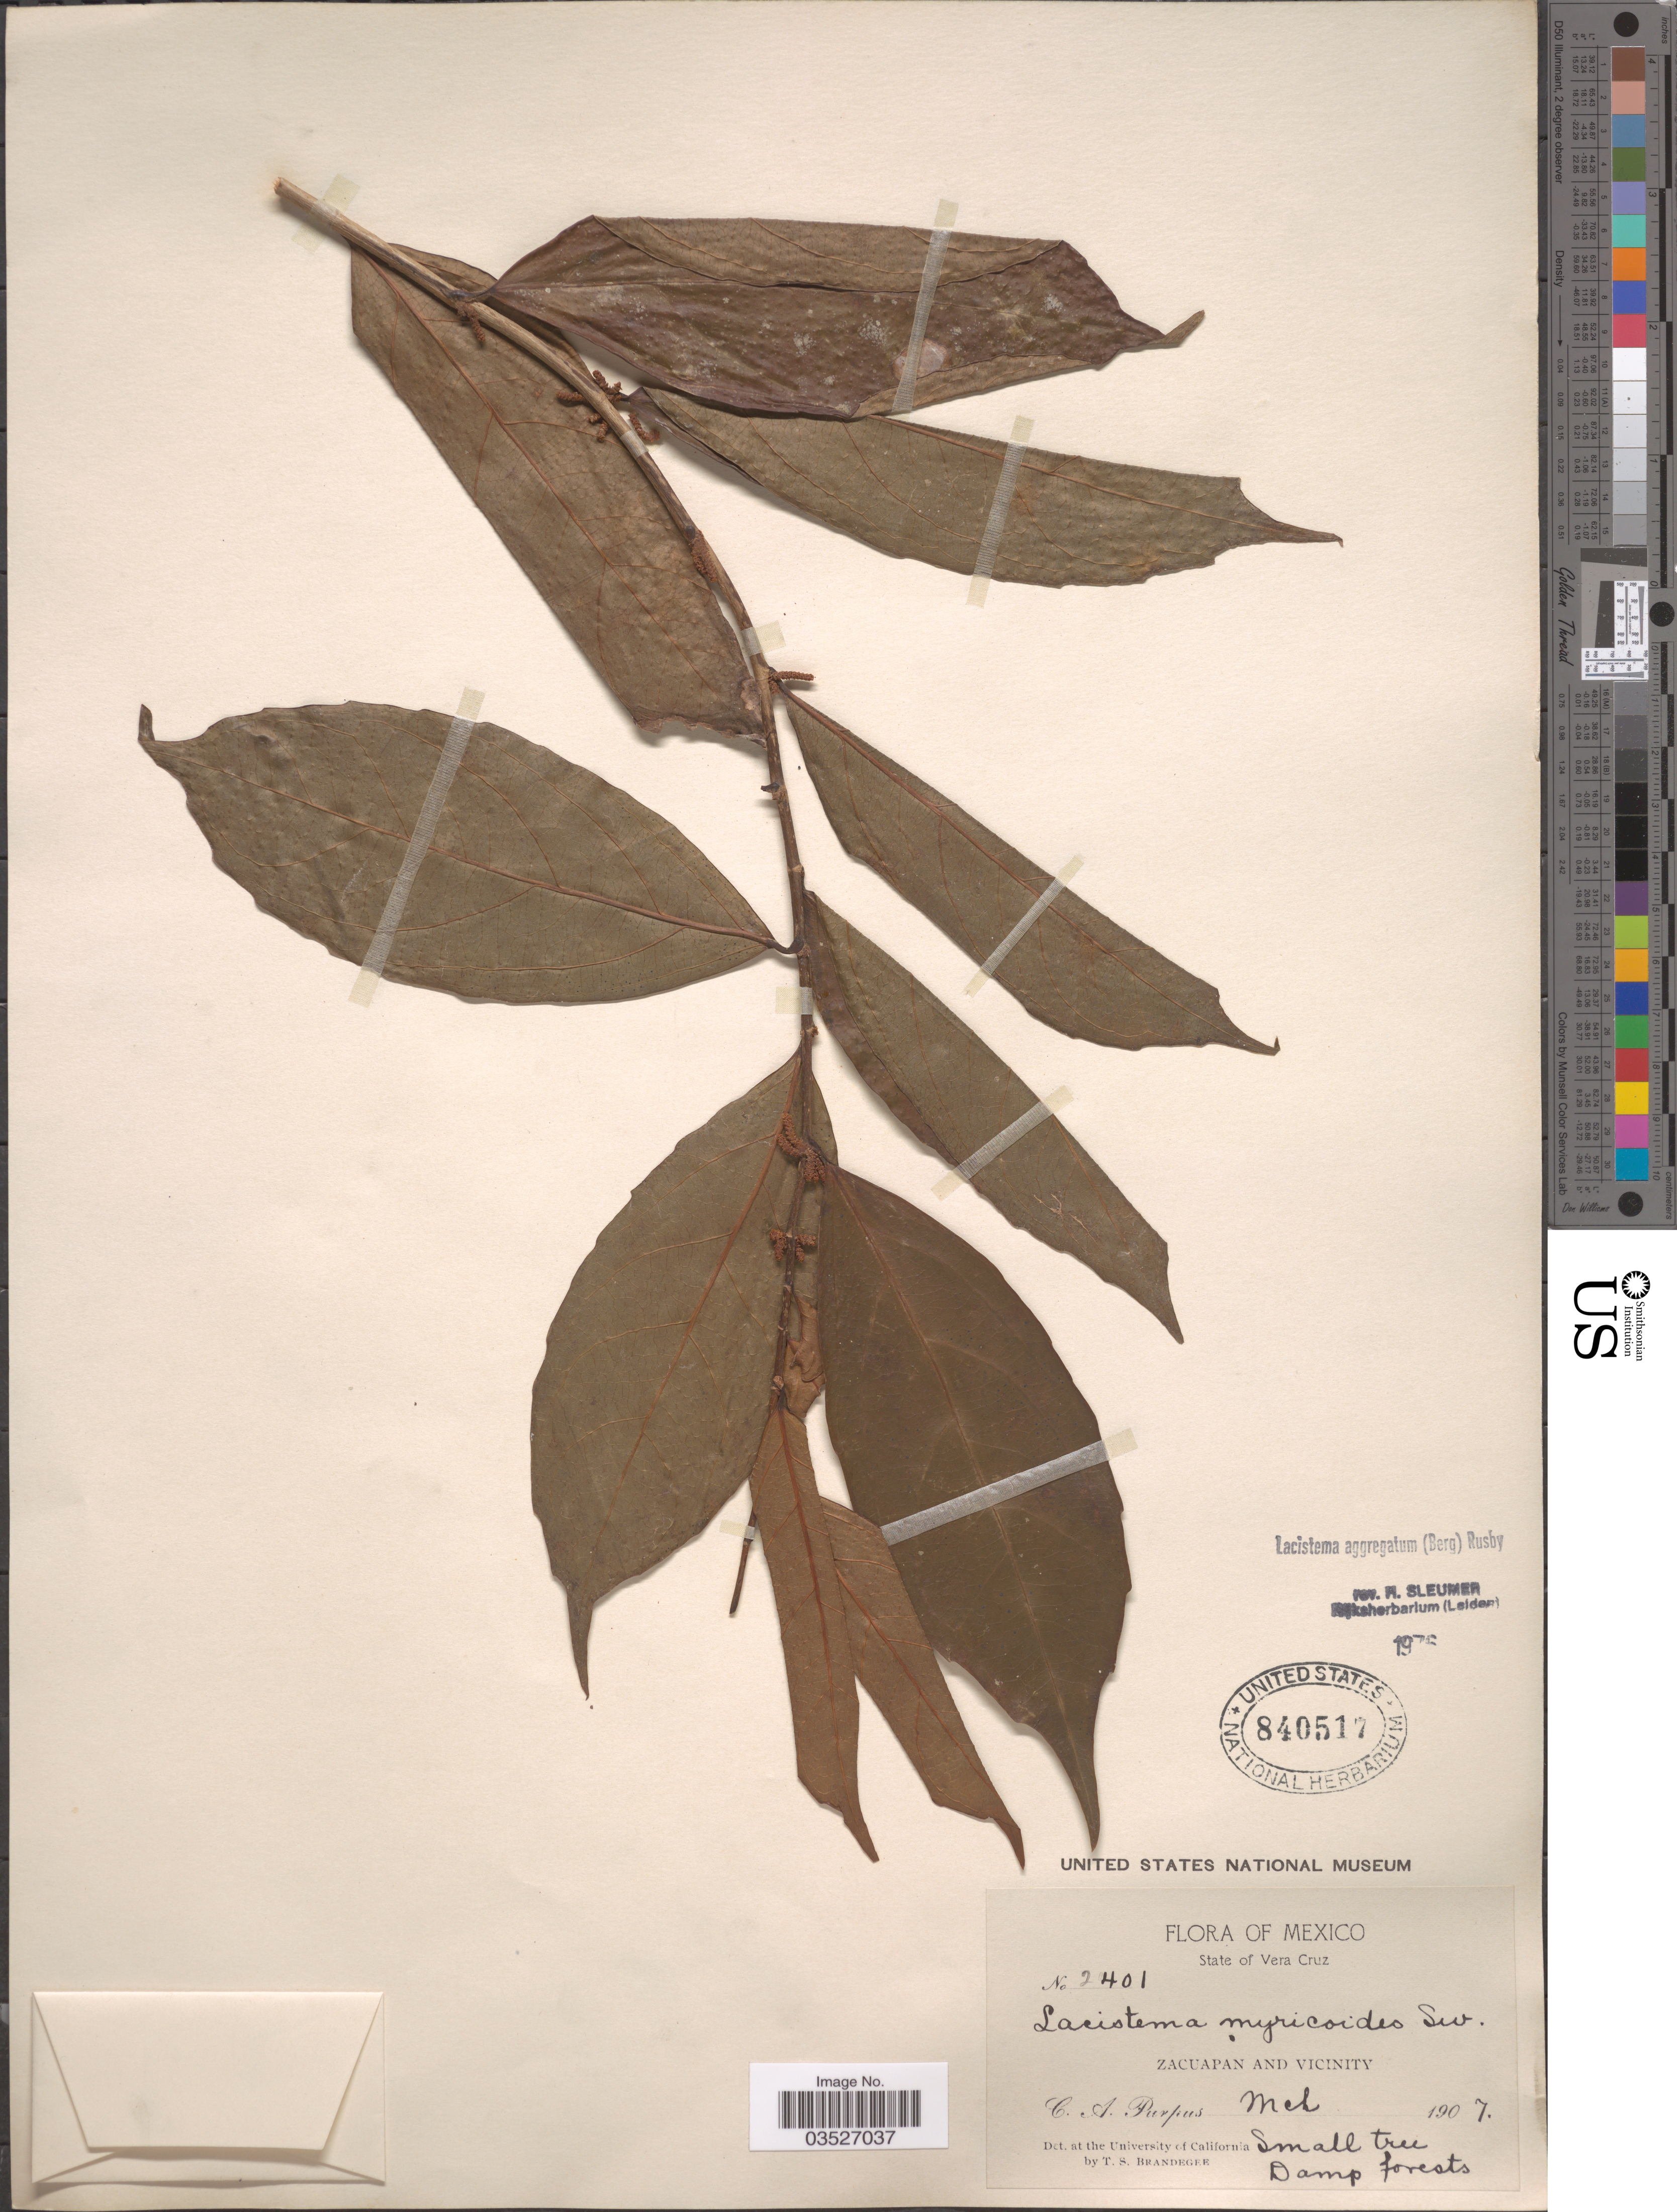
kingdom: Plantae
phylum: Tracheophyta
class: Magnoliopsida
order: Malpighiales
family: Lacistemataceae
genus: Lacistema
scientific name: Lacistema aggregatum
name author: (P.J. Bergius) Rusby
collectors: C. A. Purpus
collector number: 2401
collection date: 1907-03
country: Mexico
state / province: Veracruz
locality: State of Vera Cruz. Zacuapan and vicinity.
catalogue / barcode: US 840517